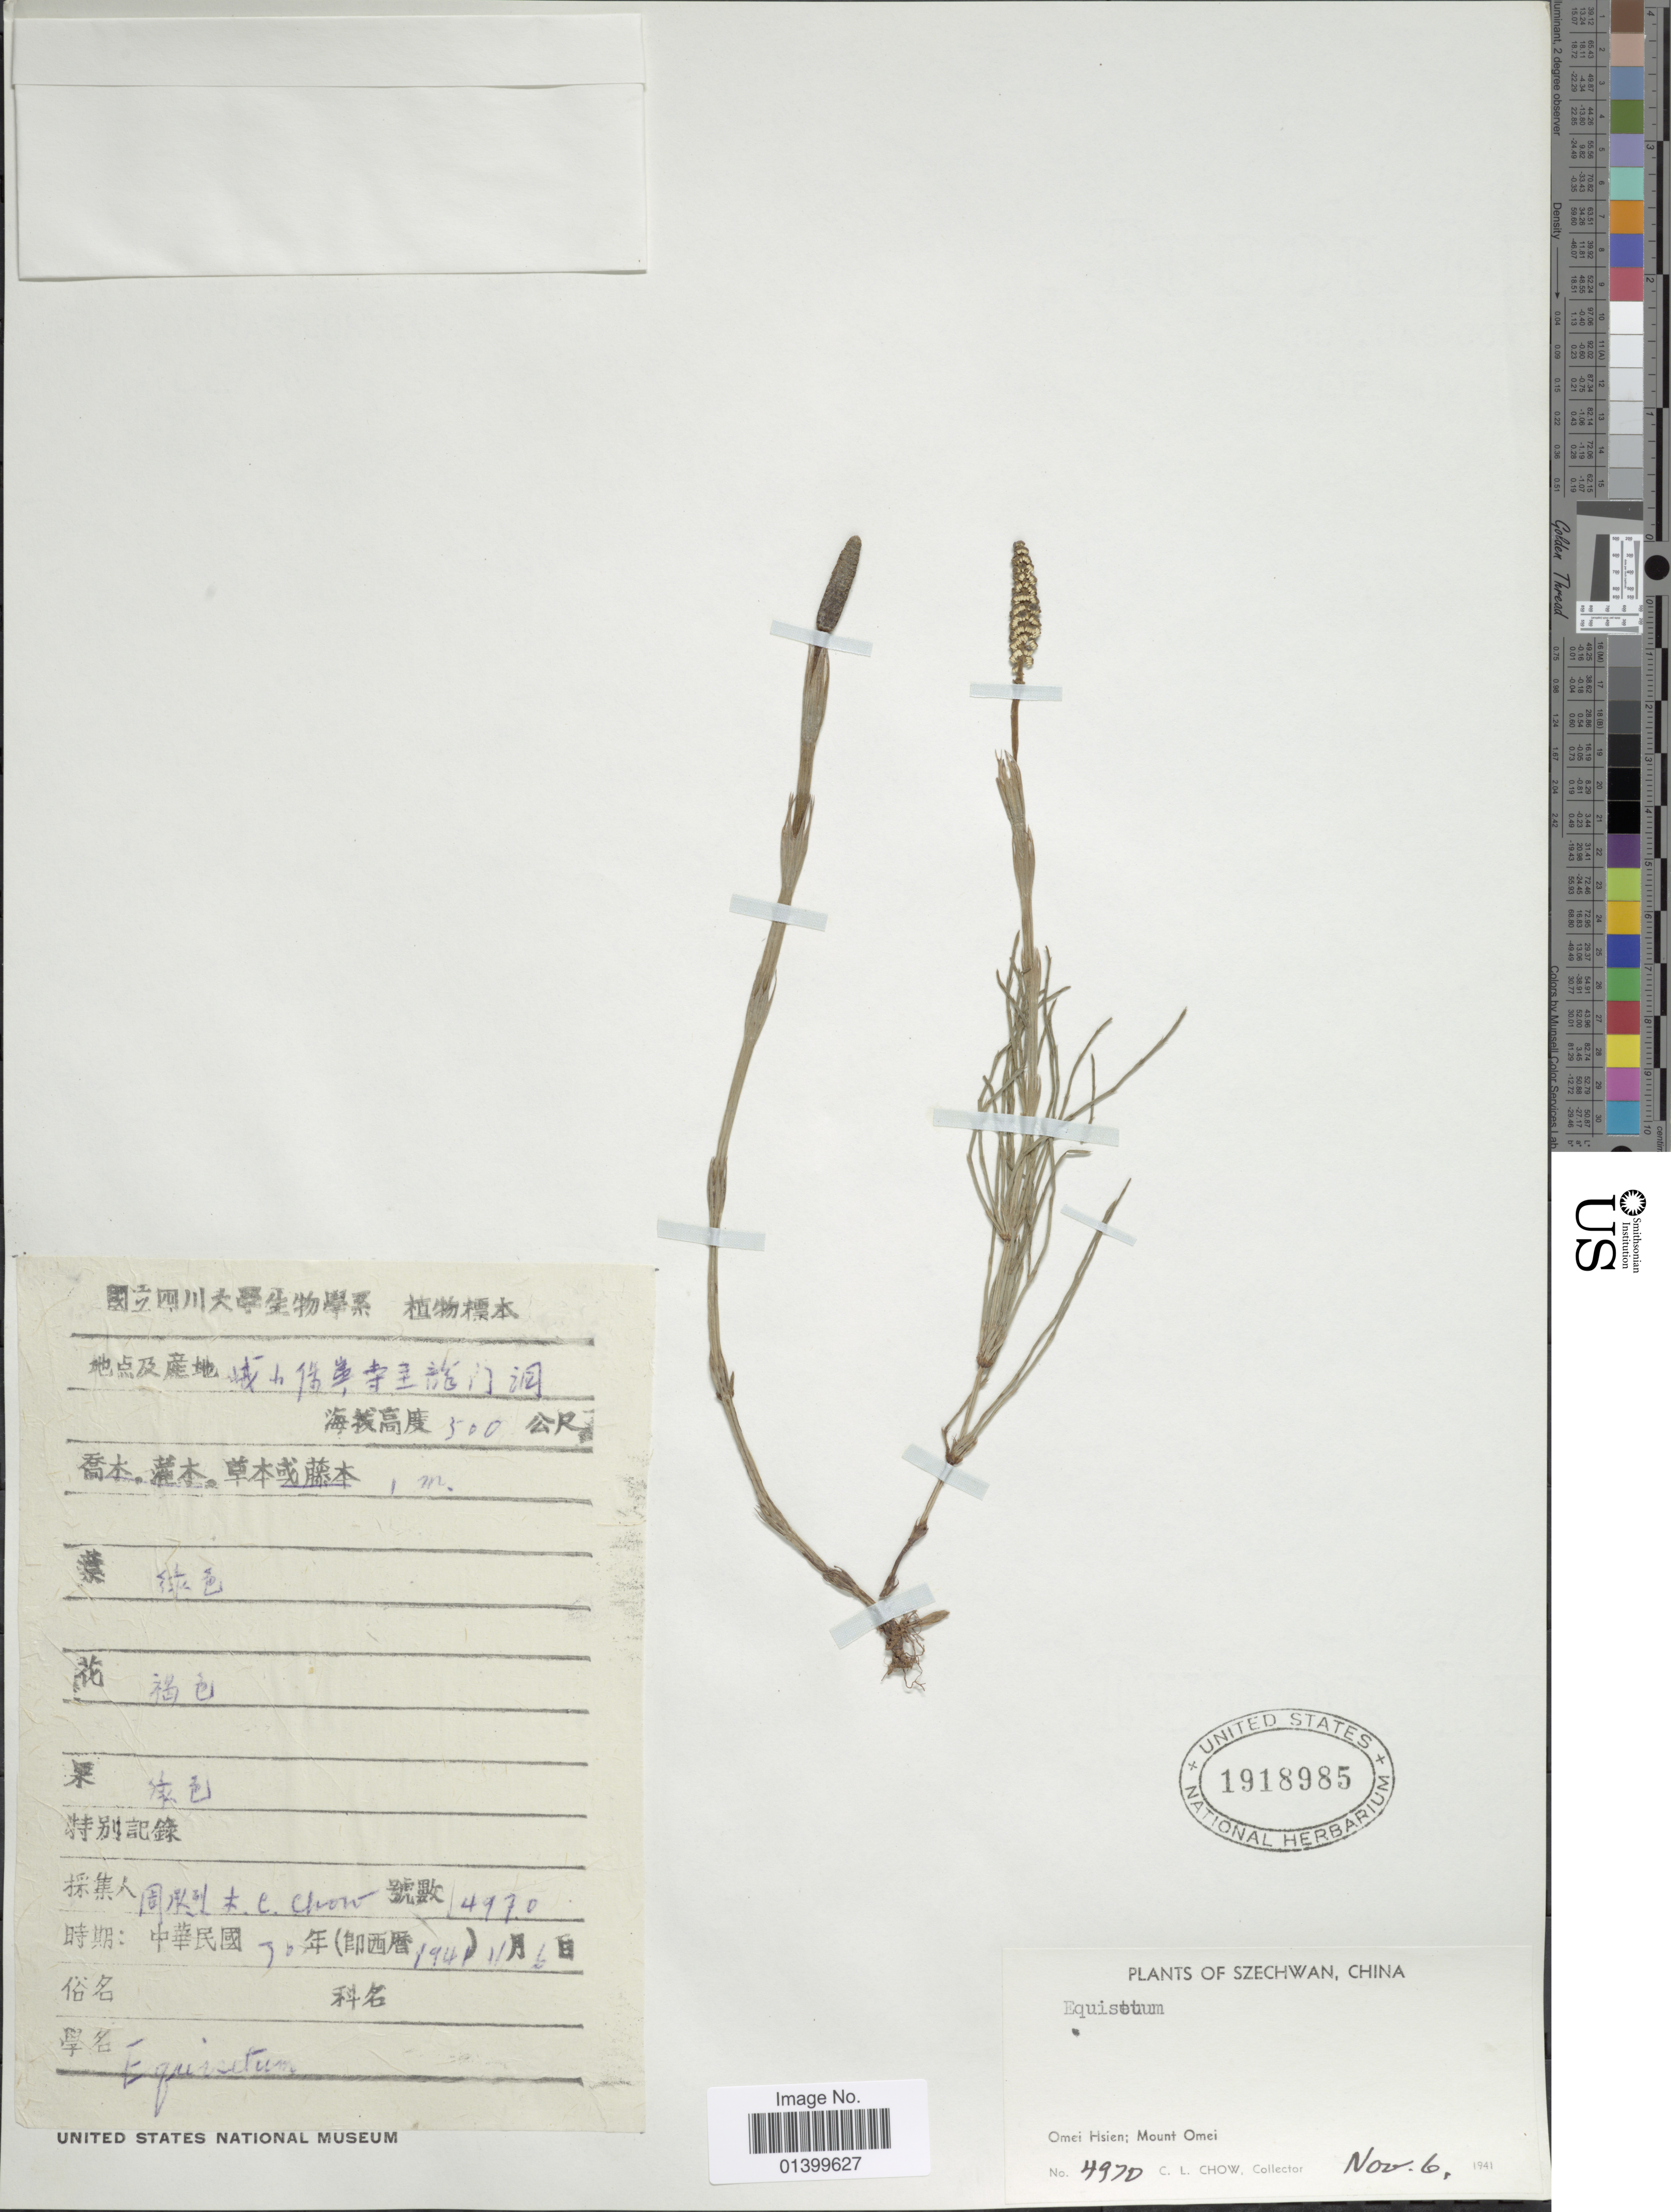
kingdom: Plantae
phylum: Tracheophyta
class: Polypodiopsida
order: Equisetales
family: Equisetaceae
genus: Equisetum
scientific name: Equisetum sp.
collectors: C. Chow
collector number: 4970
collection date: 1941-11-06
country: China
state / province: Sichuan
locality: Plants of Szechwan, Omei Hsien; Mount Omei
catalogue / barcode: US 1918985